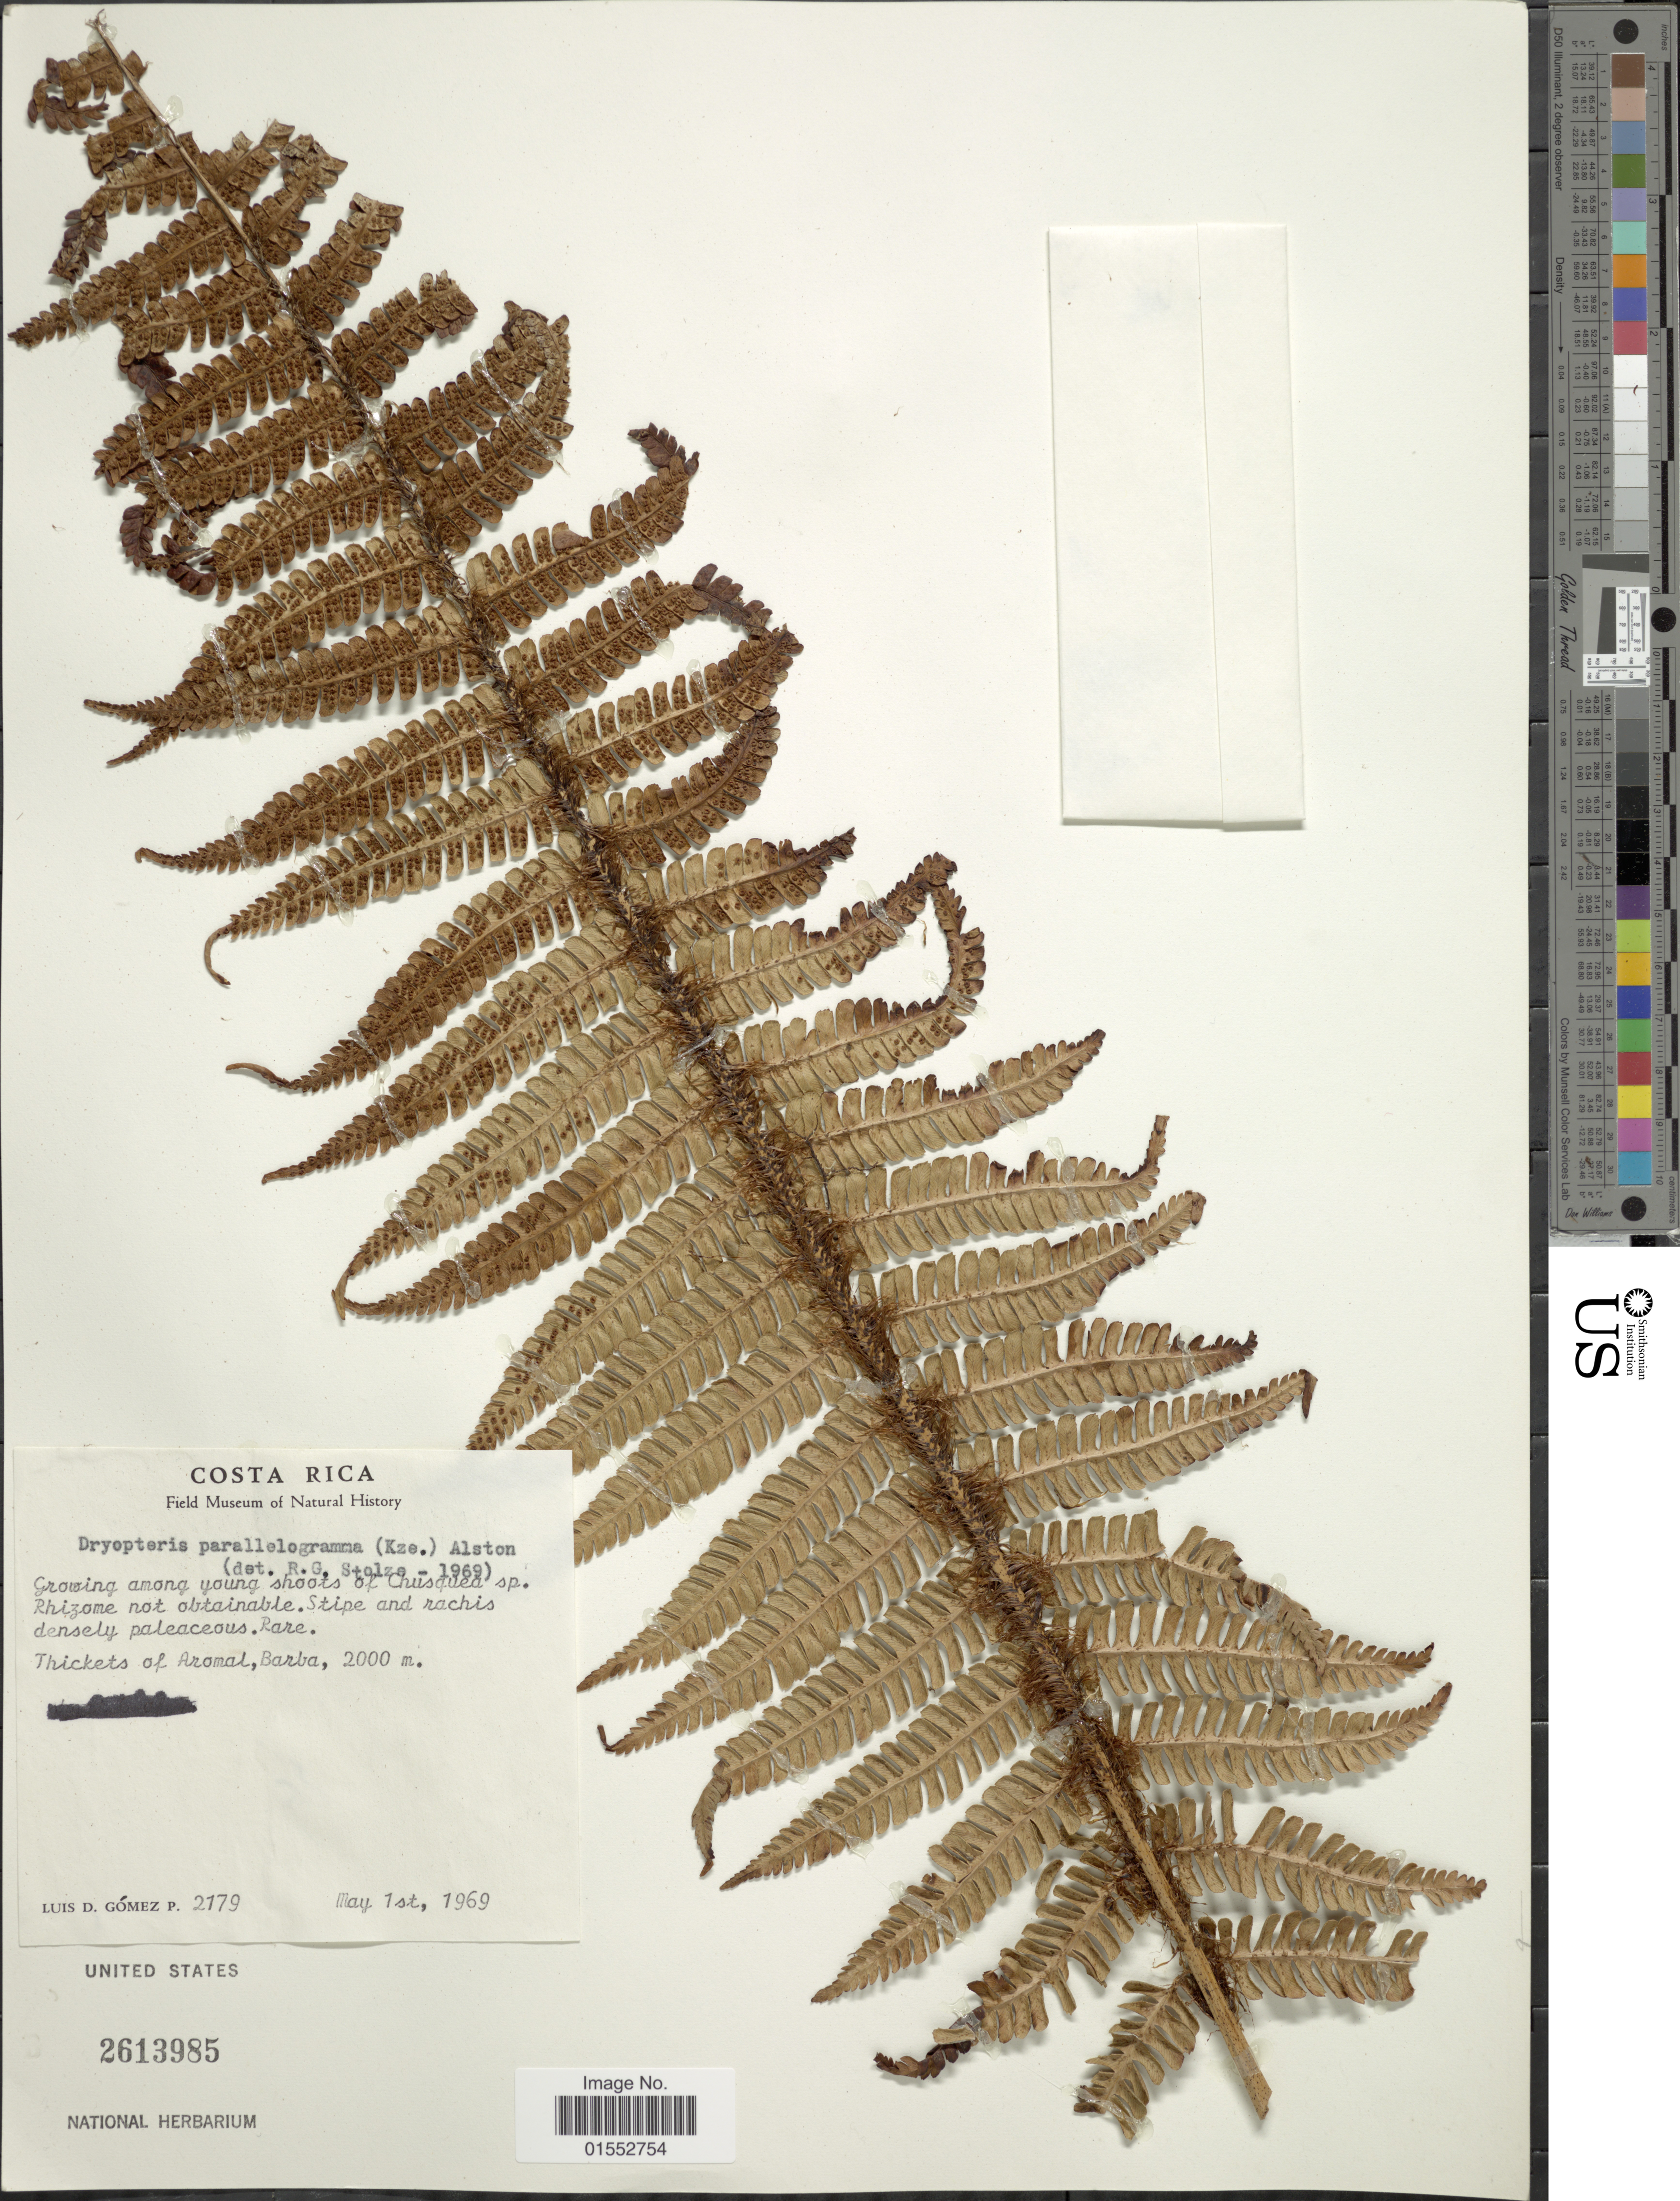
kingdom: Plantae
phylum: Tracheophyta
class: Polypodiopsida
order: Polypodiales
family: Dryopteridaceae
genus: Dryopteris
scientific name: Dryopteris wallichiana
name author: (Spreng.) Hyl.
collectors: L. D. Gómez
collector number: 2179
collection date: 1969-05-01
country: Costa Rica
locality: Thickets of Aromal, Barba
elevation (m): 2000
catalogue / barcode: US 2613985